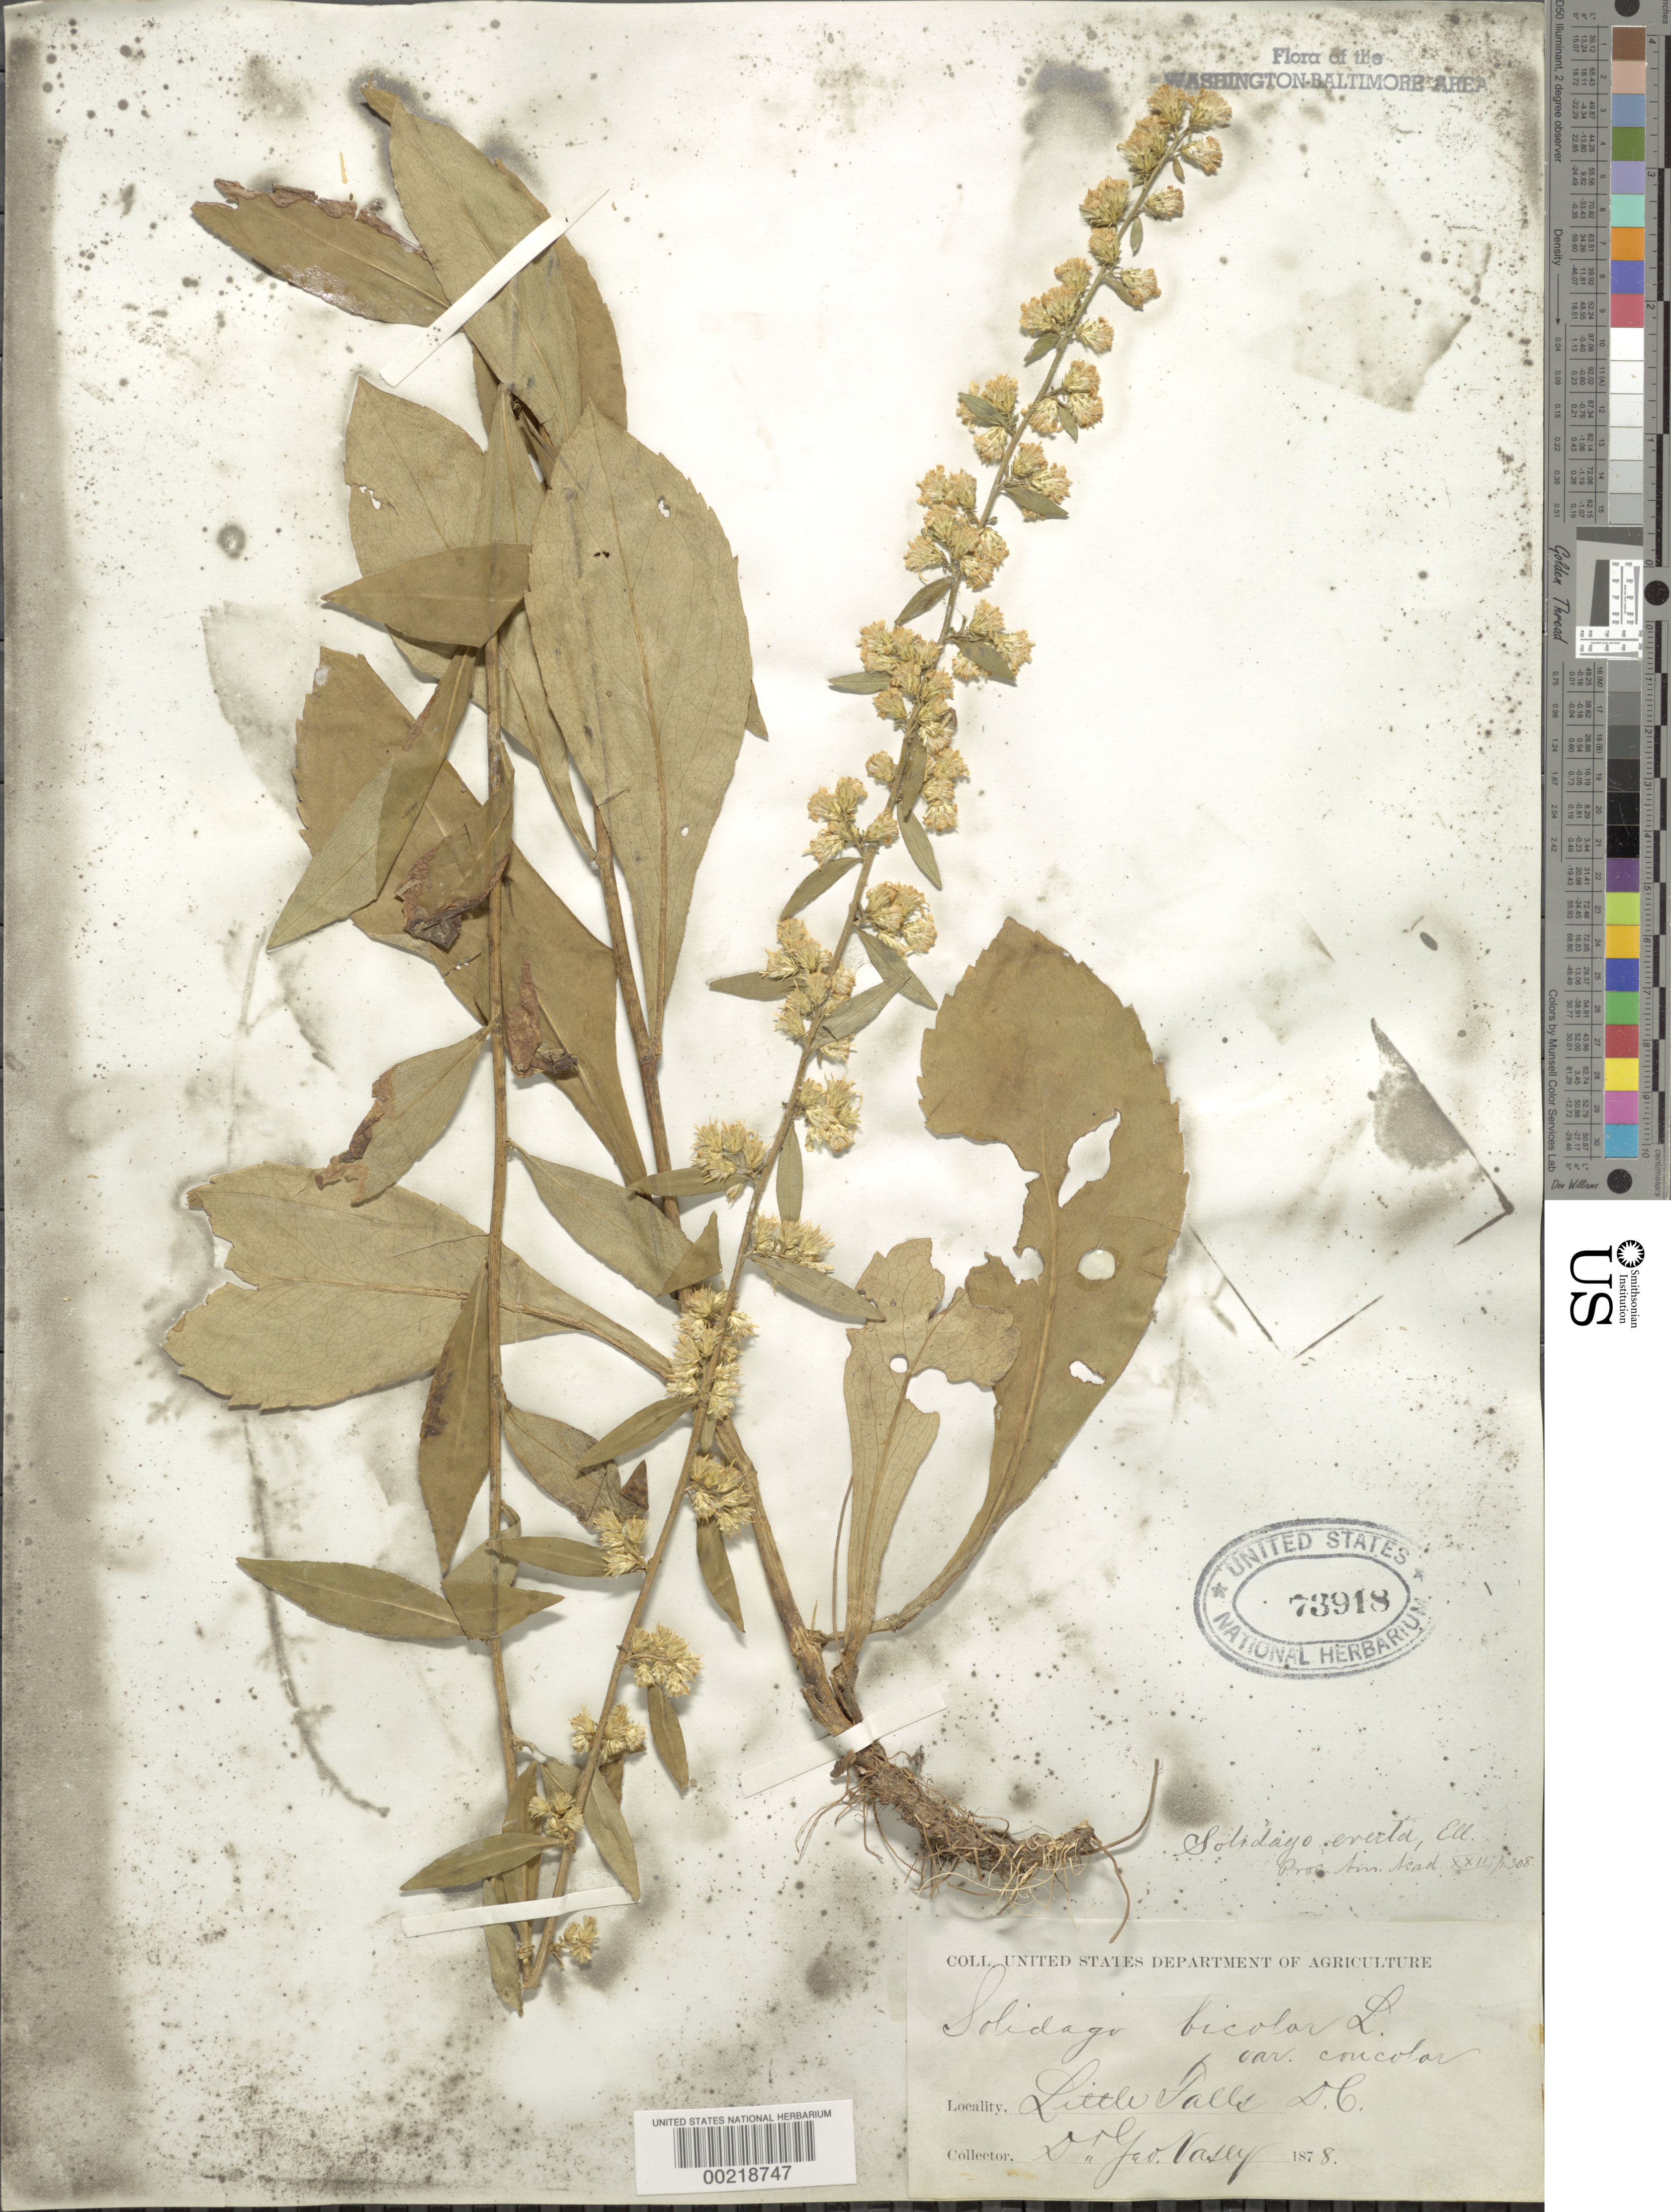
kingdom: Plantae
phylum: Tracheophyta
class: Magnoliopsida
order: Asterales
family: Asteraceae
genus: Solidago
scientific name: Solidago erecta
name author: Pursh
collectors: G. Vasey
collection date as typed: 1878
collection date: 1878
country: United States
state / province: District of Columbia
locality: Little Falls C. & O. Canal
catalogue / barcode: US 73918